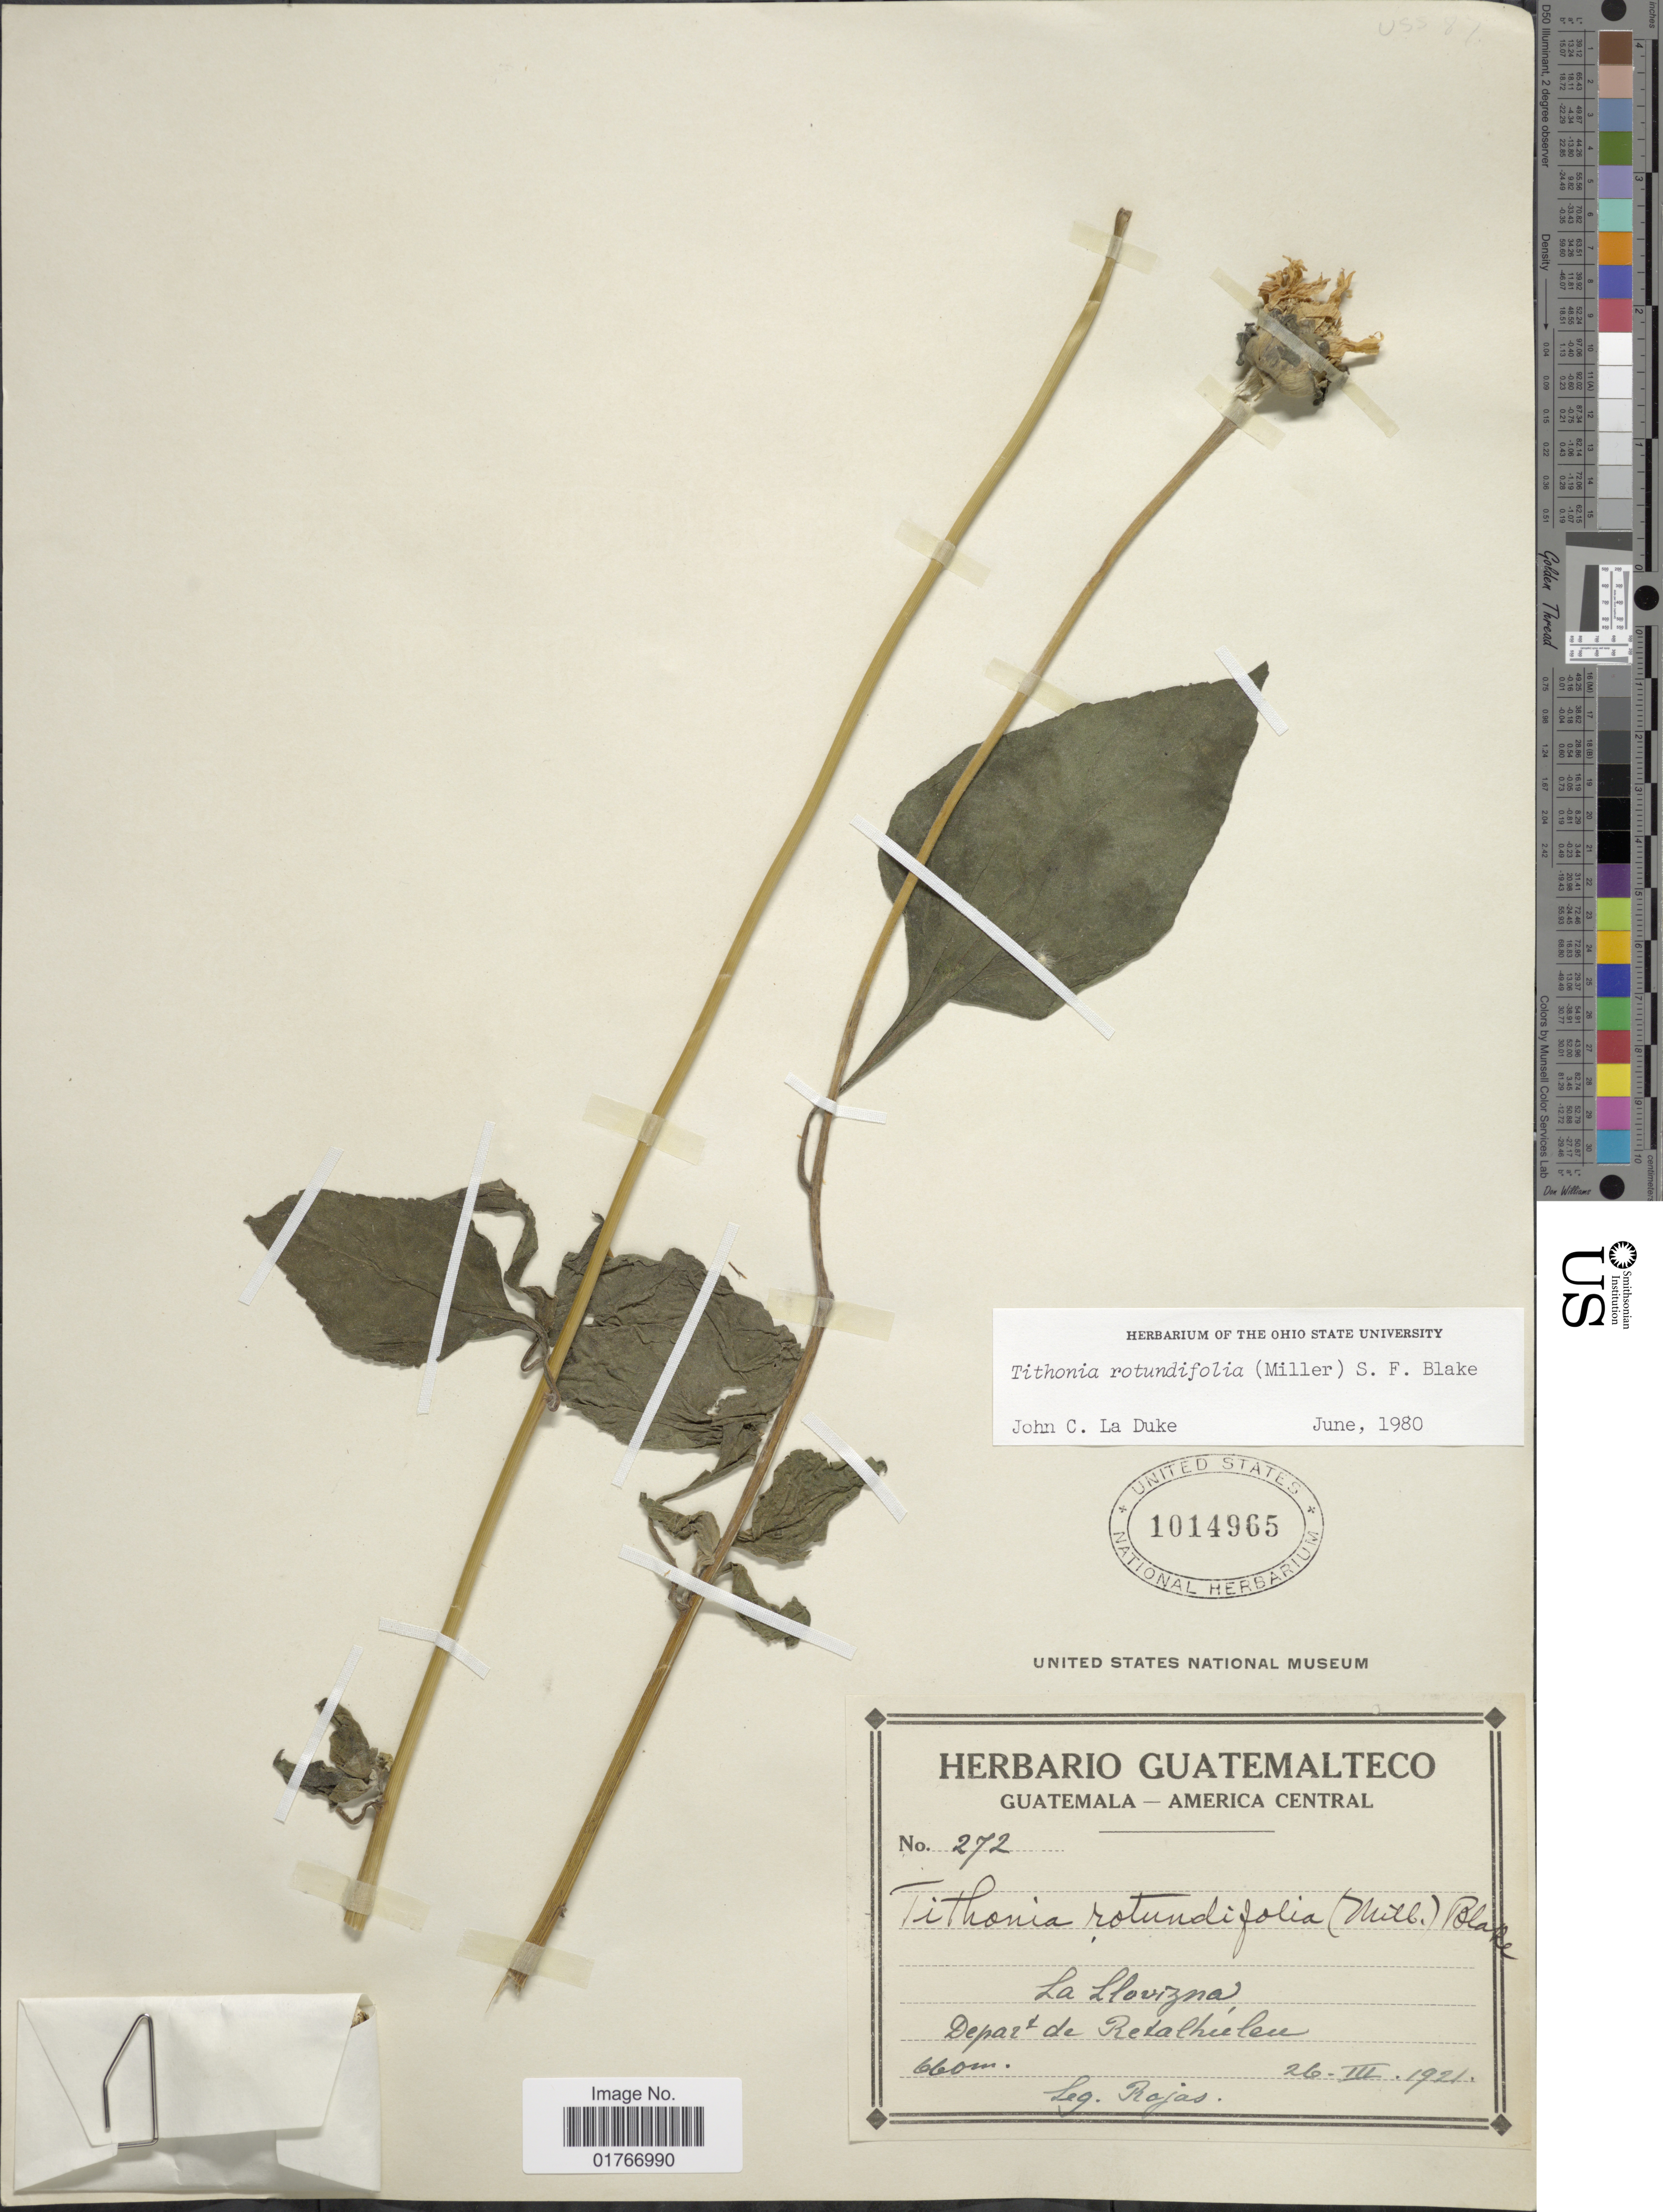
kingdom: Plantae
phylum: Tracheophyta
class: Magnoliopsida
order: Asterales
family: Asteraceae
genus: Tithonia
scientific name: Tithonia rotundifolia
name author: (Mill.) S.F. Blake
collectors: Rojas, --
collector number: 272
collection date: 1921-03-26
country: Guatemala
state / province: Retalhuleu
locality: La Llovizna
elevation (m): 660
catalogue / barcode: US 1014965